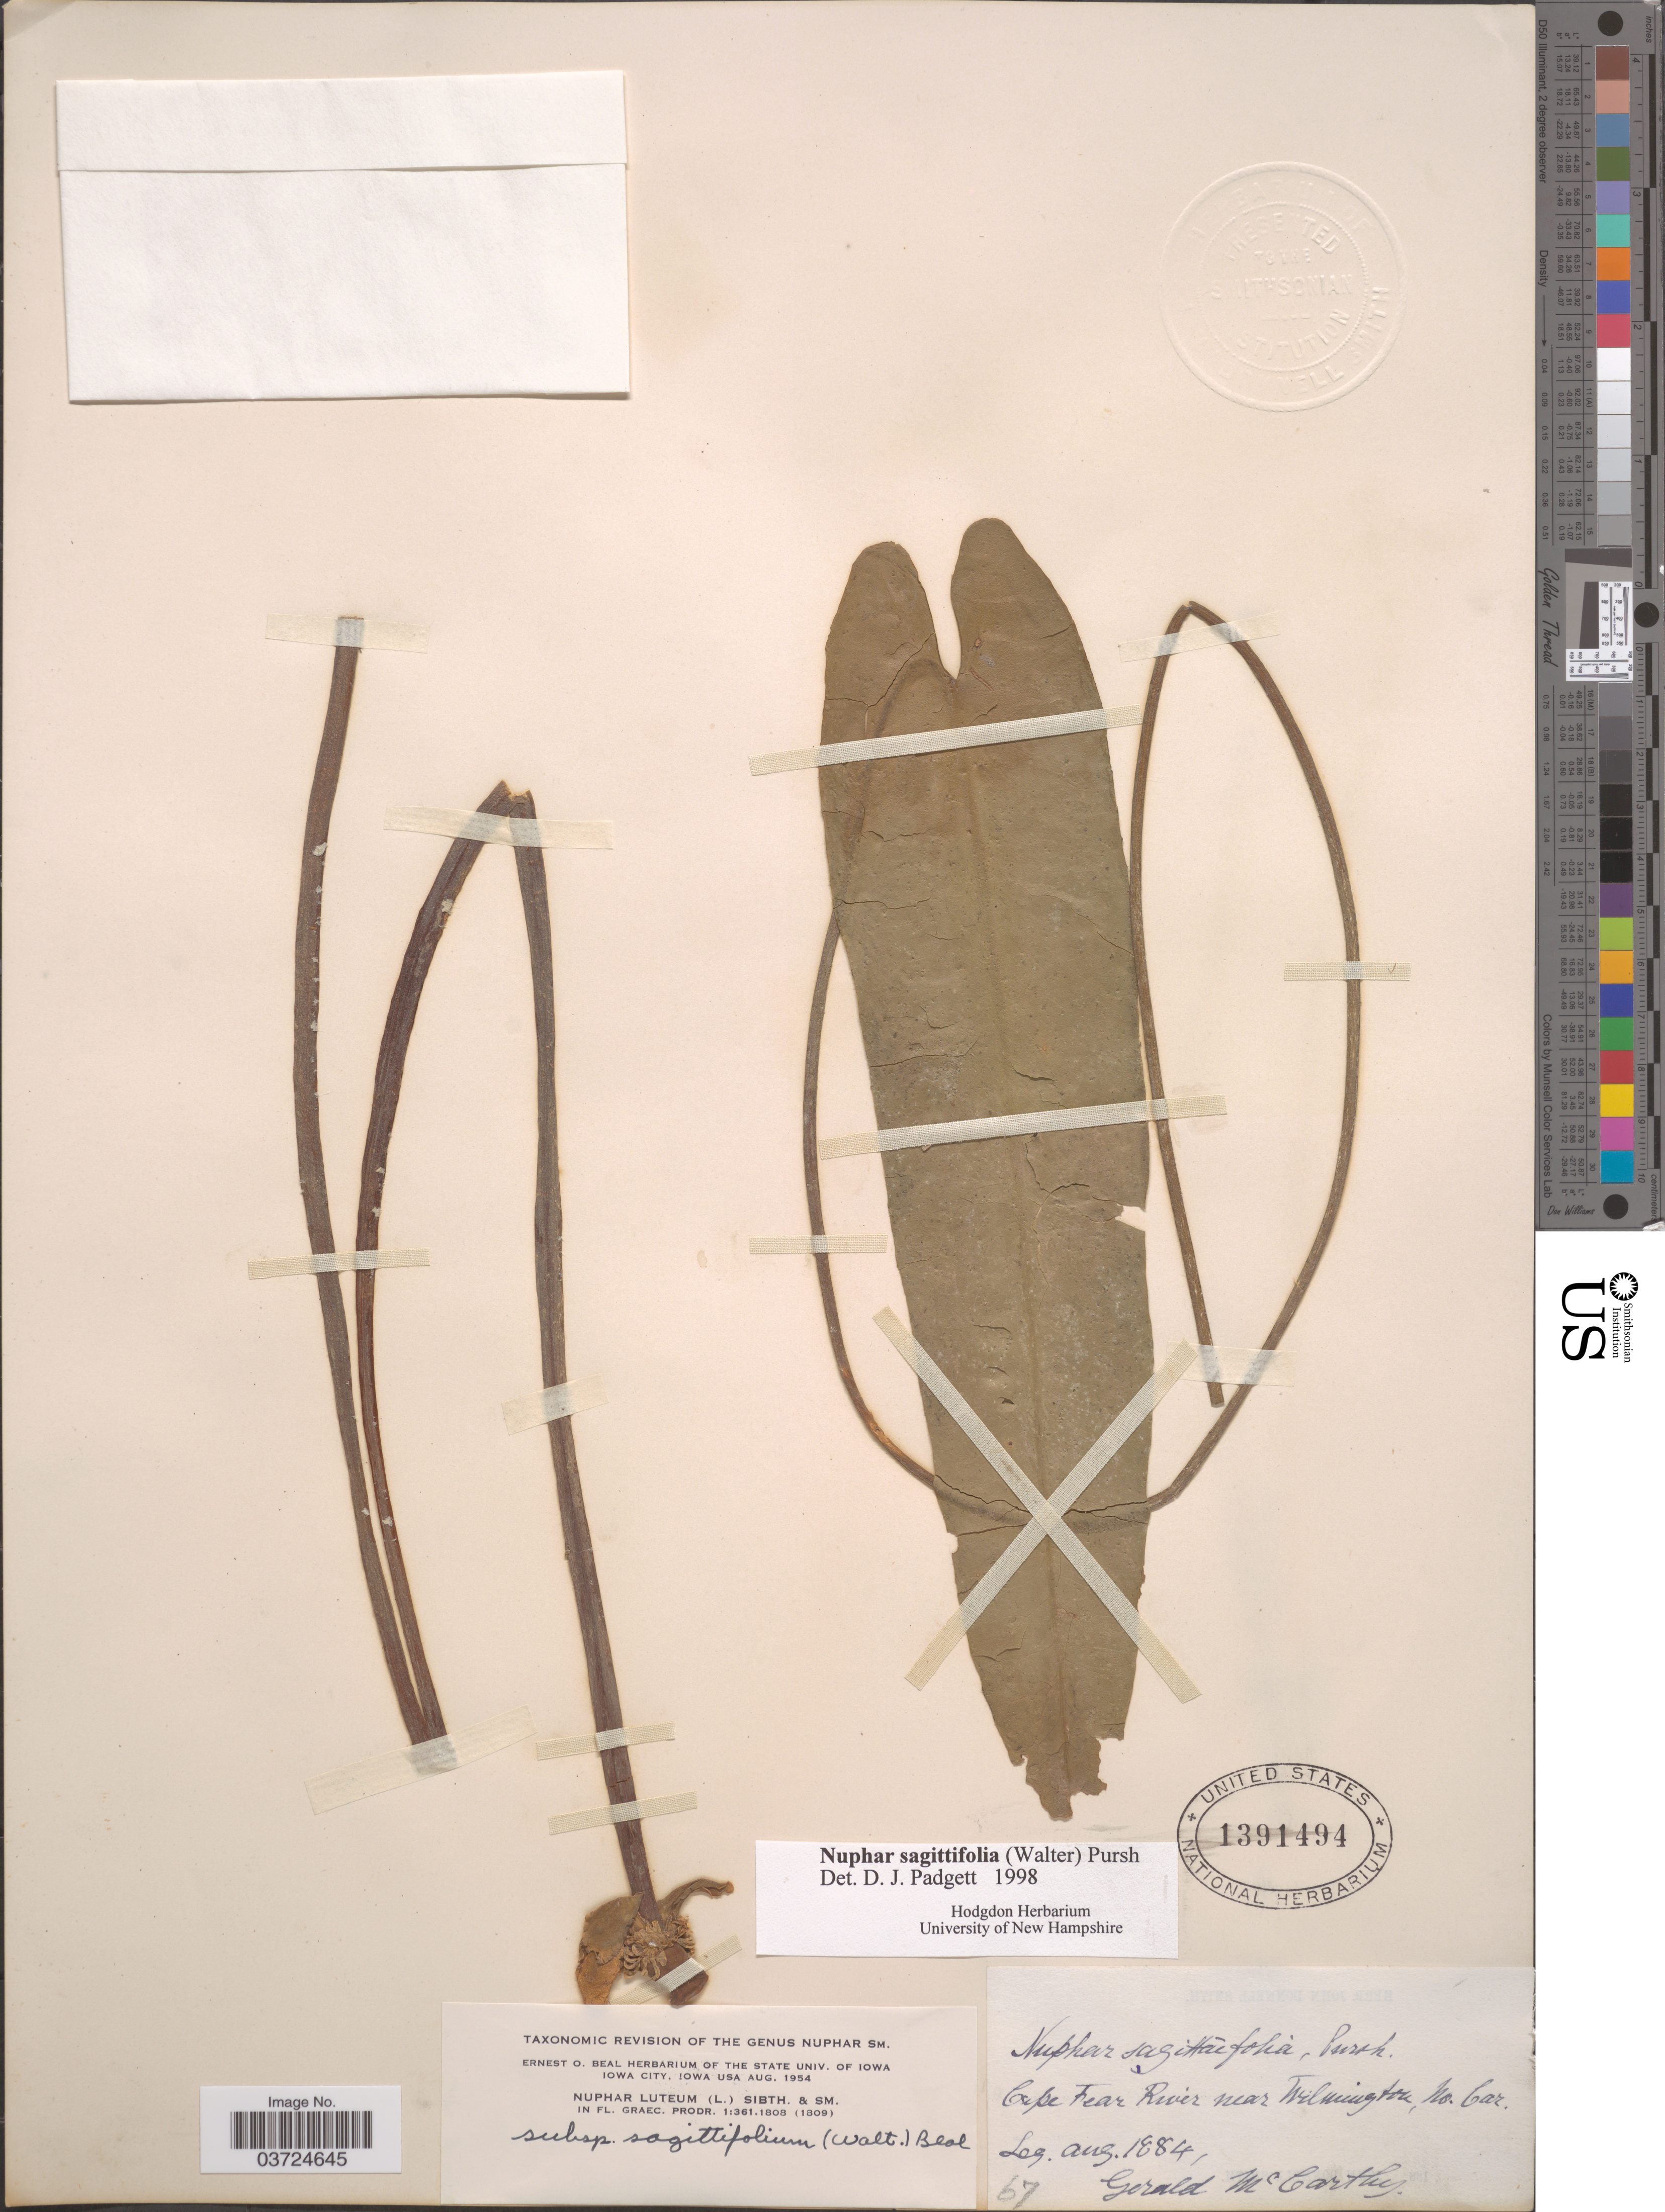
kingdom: Plantae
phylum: Tracheophyta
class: Magnoliopsida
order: Nymphaeales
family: Nymphaeaceae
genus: Nuphar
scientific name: Nuphar lutea subsp. sagittifolia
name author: (Walter) E.O. Beal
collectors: G. McCarthy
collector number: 67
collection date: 1884-08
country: United States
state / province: North Carolina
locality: Cape Fear River near Wilmington.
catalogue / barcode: US 1391494